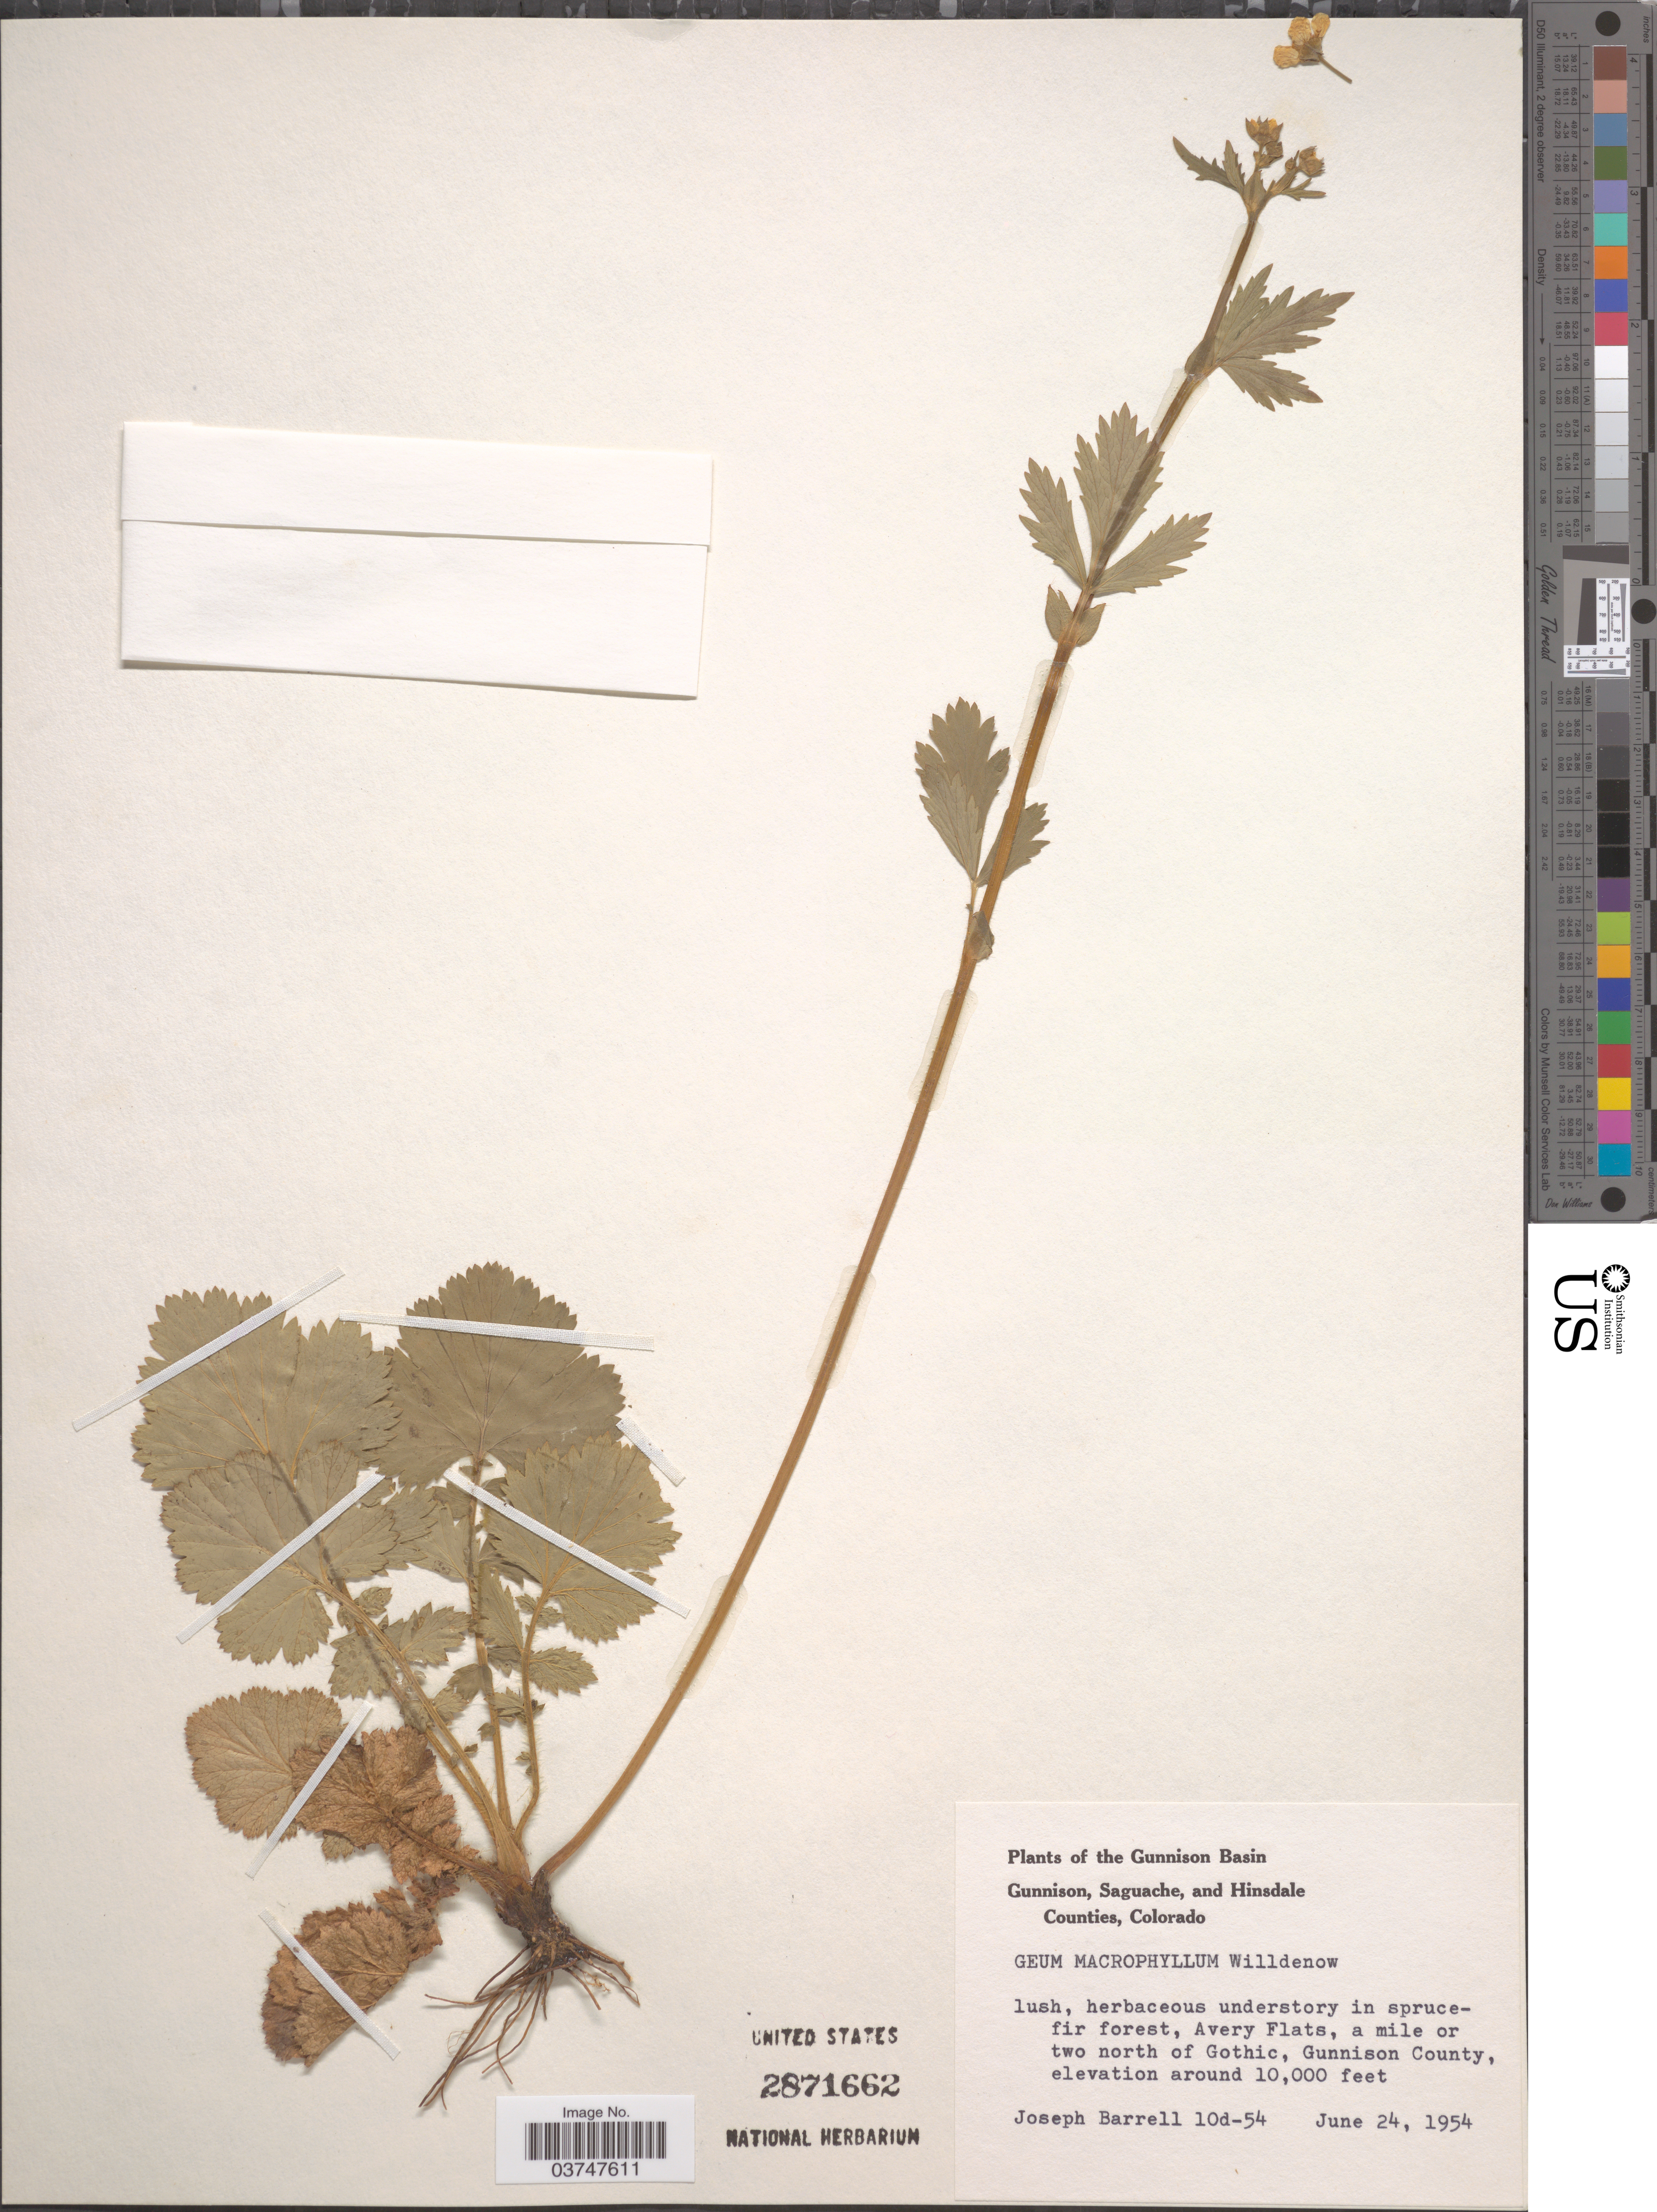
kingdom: Plantae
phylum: Tracheophyta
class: Magnoliopsida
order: Rosales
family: Rosaceae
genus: Geum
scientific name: Geum macrophyllum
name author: Willd.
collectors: J. Barrell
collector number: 10d-54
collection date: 1954-06-24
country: United States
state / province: Colorado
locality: The Gunnison Basin. Avery Flats, a mile or two north of Gothic, Gunnison County.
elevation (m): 3048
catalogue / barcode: US 2871662